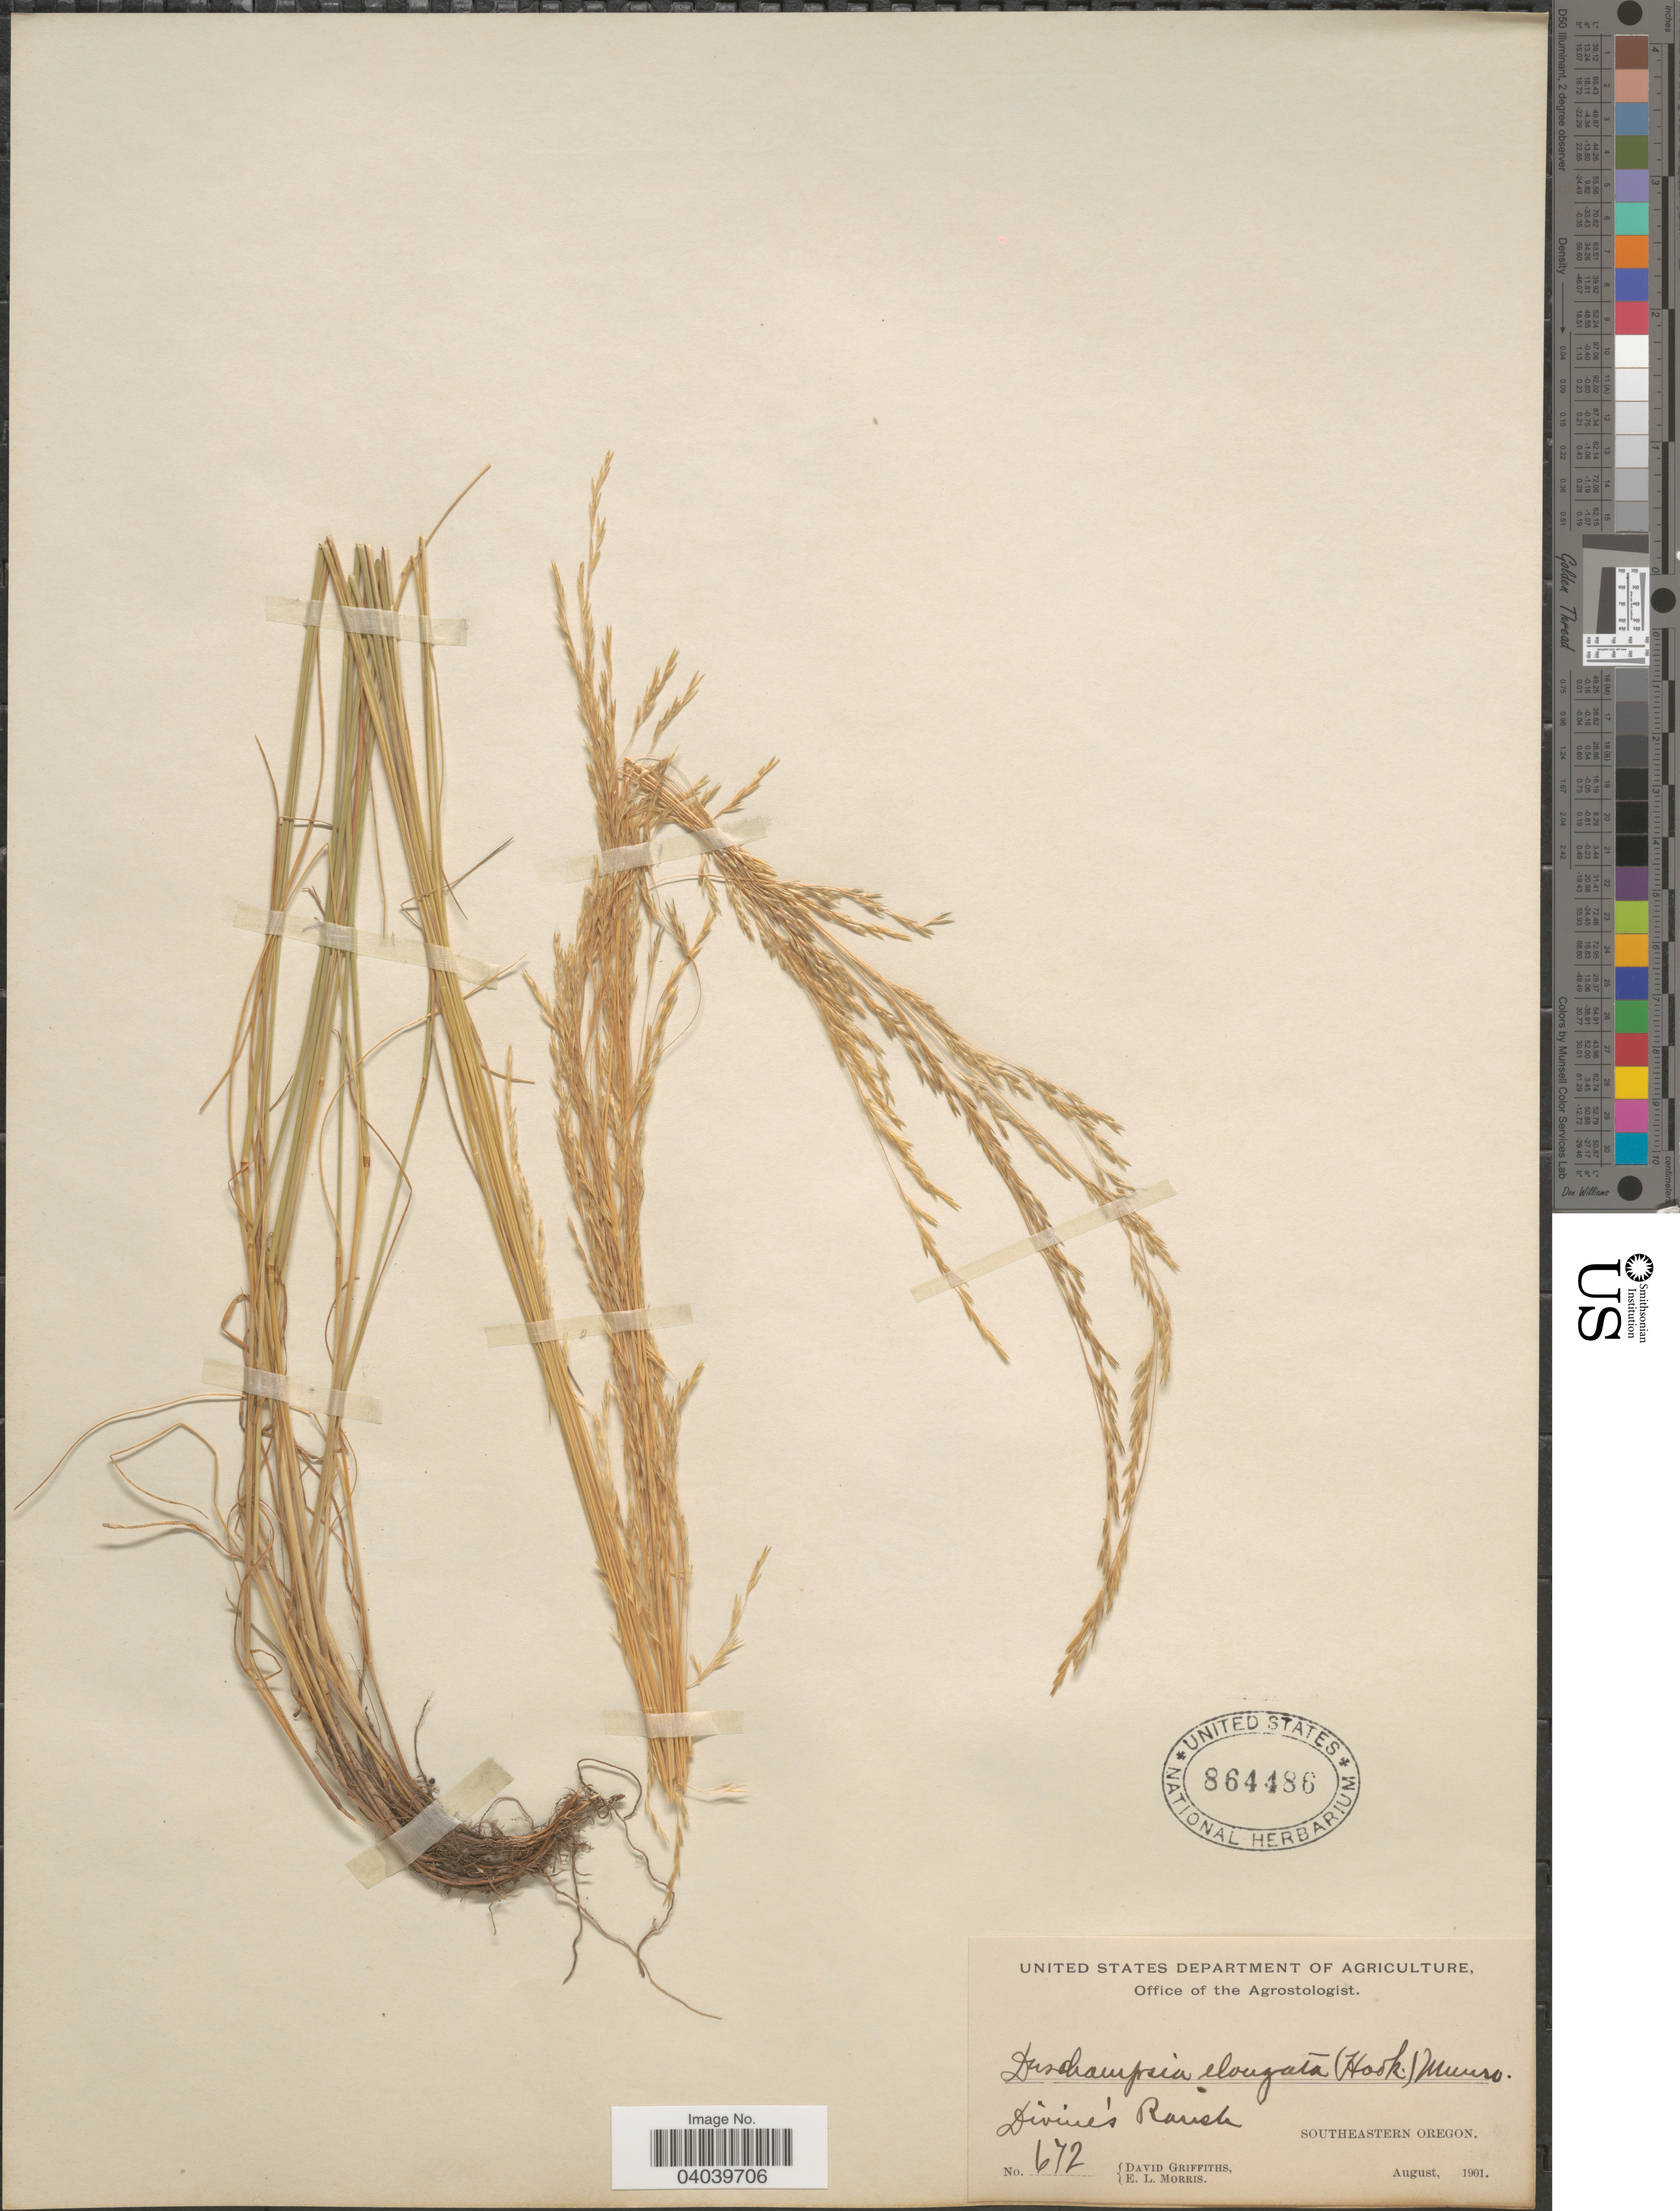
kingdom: Plantae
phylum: Tracheophyta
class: Liliopsida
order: Poales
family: Poaceae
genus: Deschampsia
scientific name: Deschampsia elongata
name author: (Hook.) Munro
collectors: D. Griffiths & E. Morris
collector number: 672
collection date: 1901-08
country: United States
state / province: Oregon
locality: Divine's Ranch. Southeastern Oregon.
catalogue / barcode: US 864486